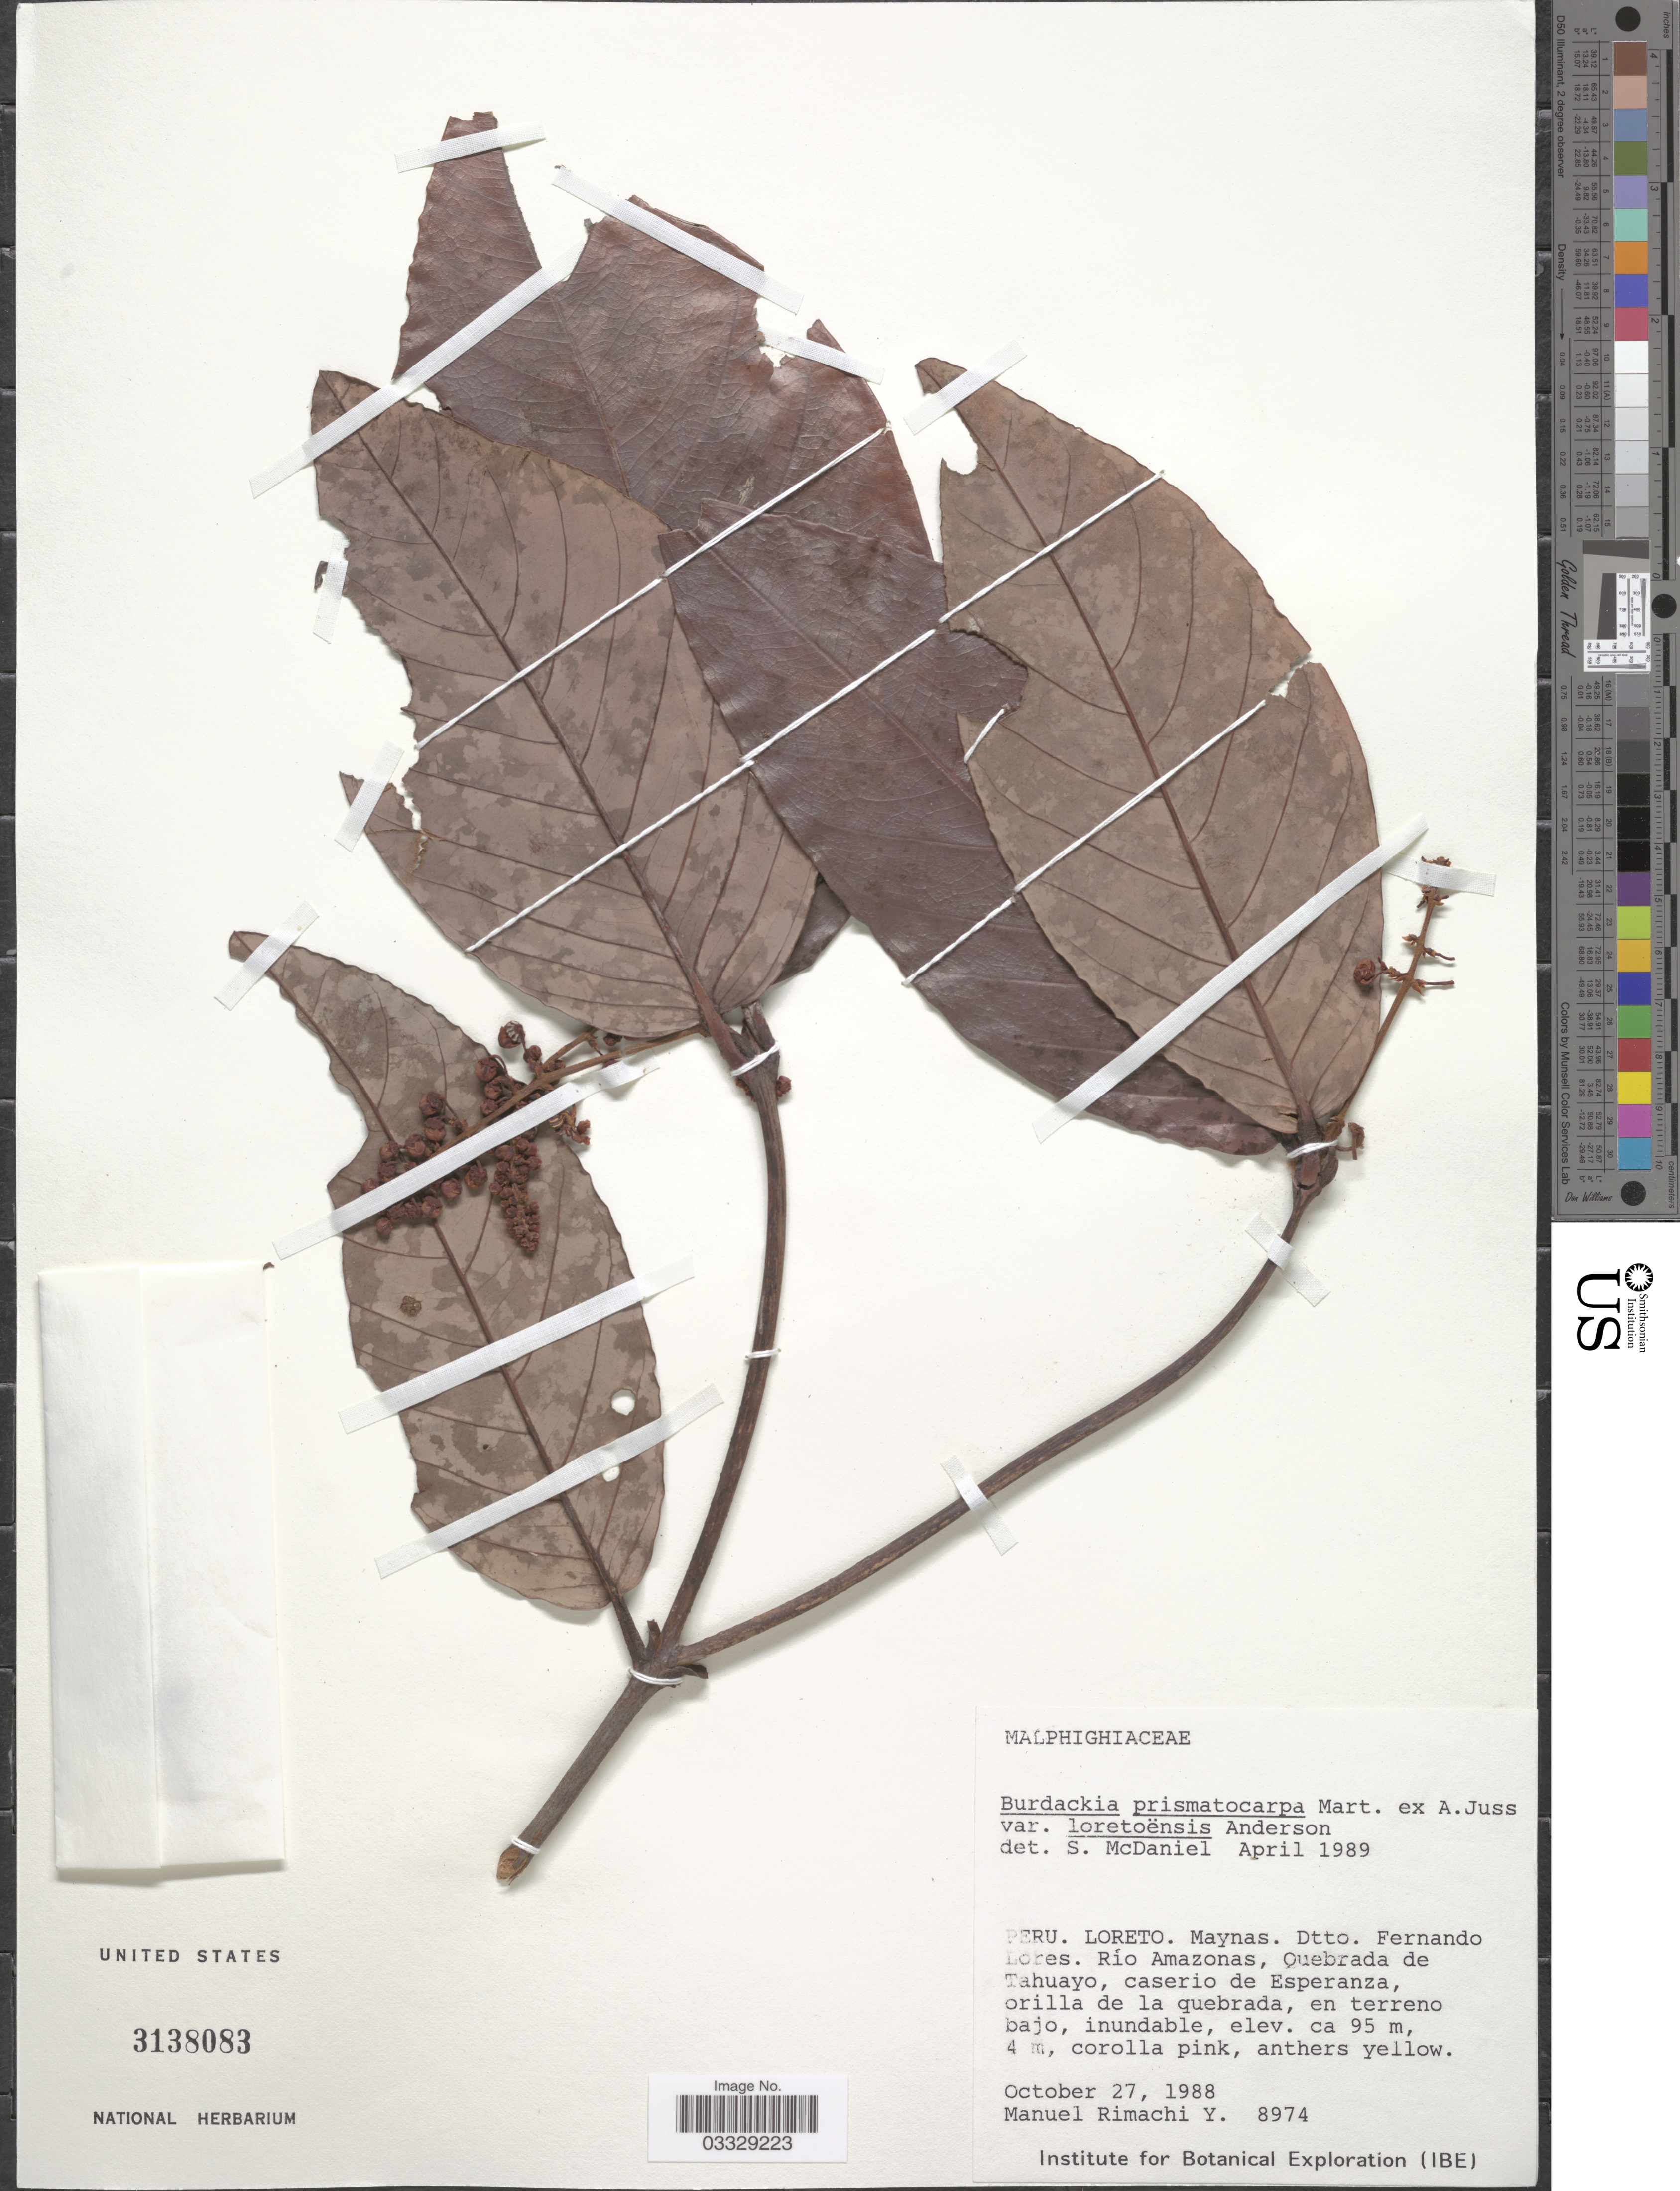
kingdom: Plantae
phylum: Tracheophyta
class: Magnoliopsida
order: Malpighiales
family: Malpighiaceae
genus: Burdachia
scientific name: Burdachia prismatocarpa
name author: A. Juss.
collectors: M. Rimachi Y.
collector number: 8974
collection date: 1988-10-27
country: Peru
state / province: Loreto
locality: Maynas. Dtto. Fernando Lores. Río Amazonas, Quebrada de Tahuayo, caserio de Esperanza, orilla de la quebrada, en terreno bajo.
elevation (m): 95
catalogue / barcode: US 3138083